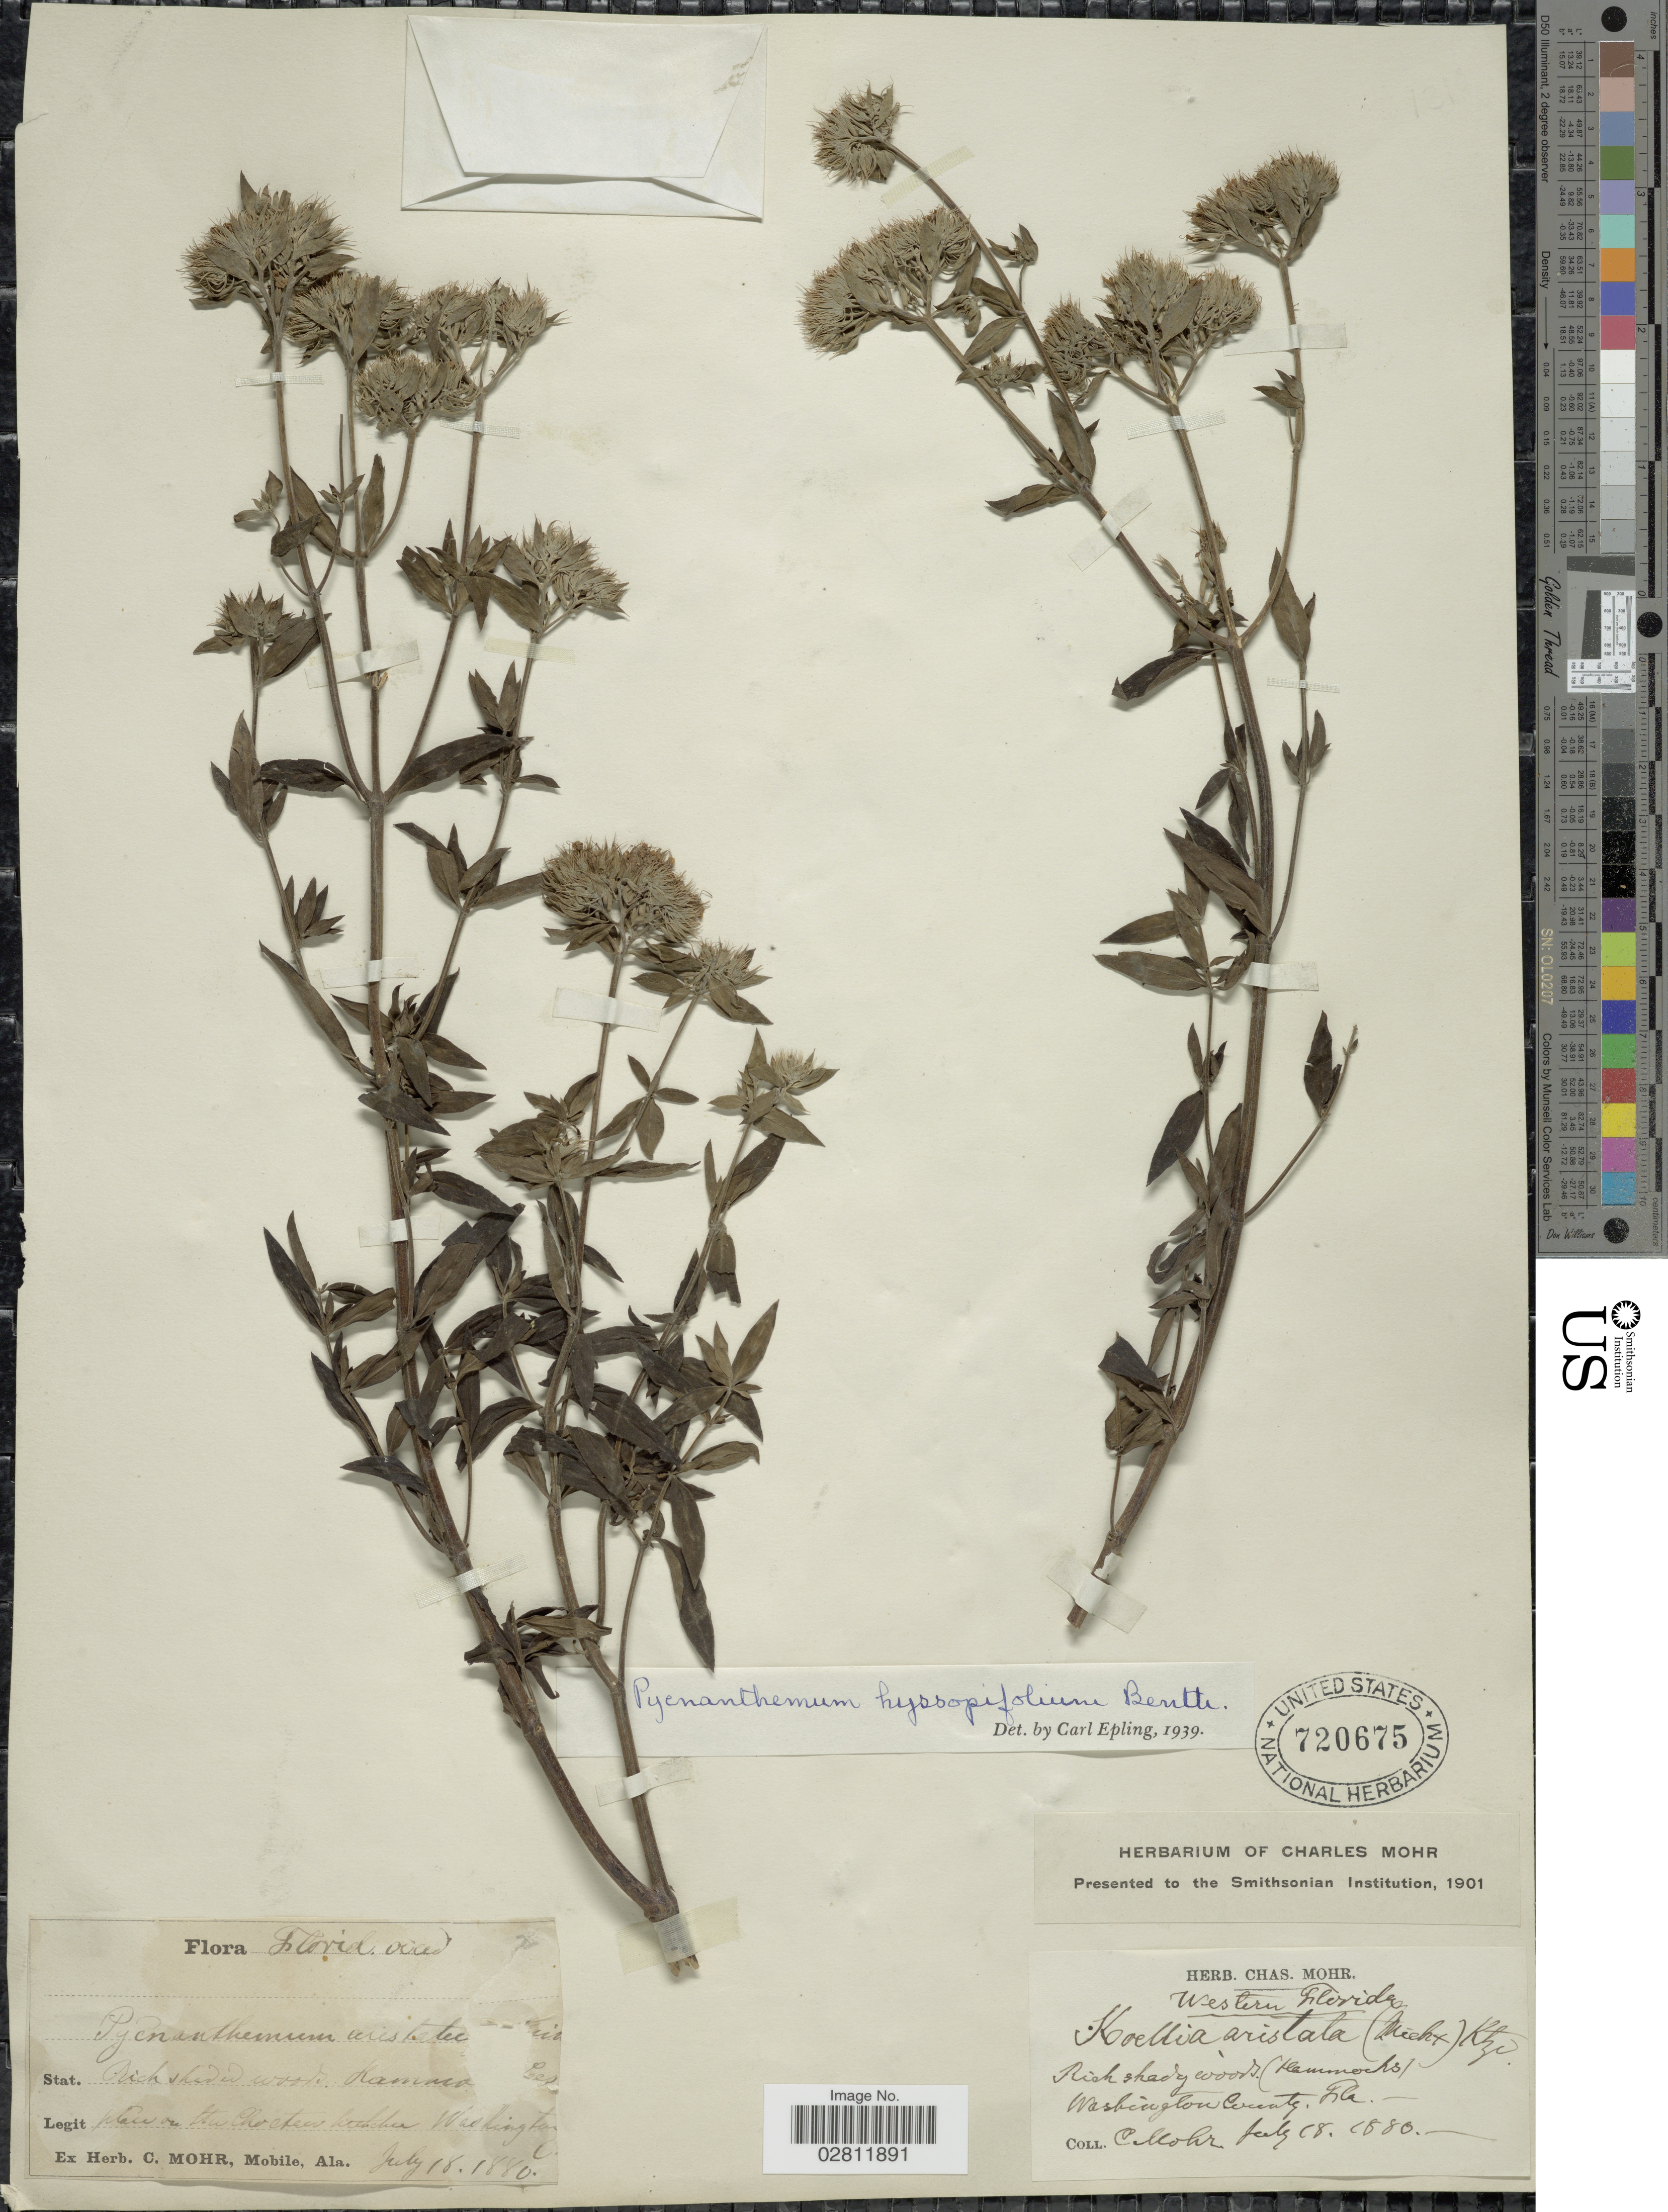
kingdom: Plantae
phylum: Tracheophyta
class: Magnoliopsida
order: Lamiales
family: Lamiaceae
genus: Pycnanthemum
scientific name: Pycnanthemum flexuosum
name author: (Walter) Britton, Stearns & Poggenb.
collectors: Mohr, C. T. (herbarium)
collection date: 1880-07-18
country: United States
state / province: Florida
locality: Washington Co. Place on the Choctaw letcher [interpreted]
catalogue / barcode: US 720675